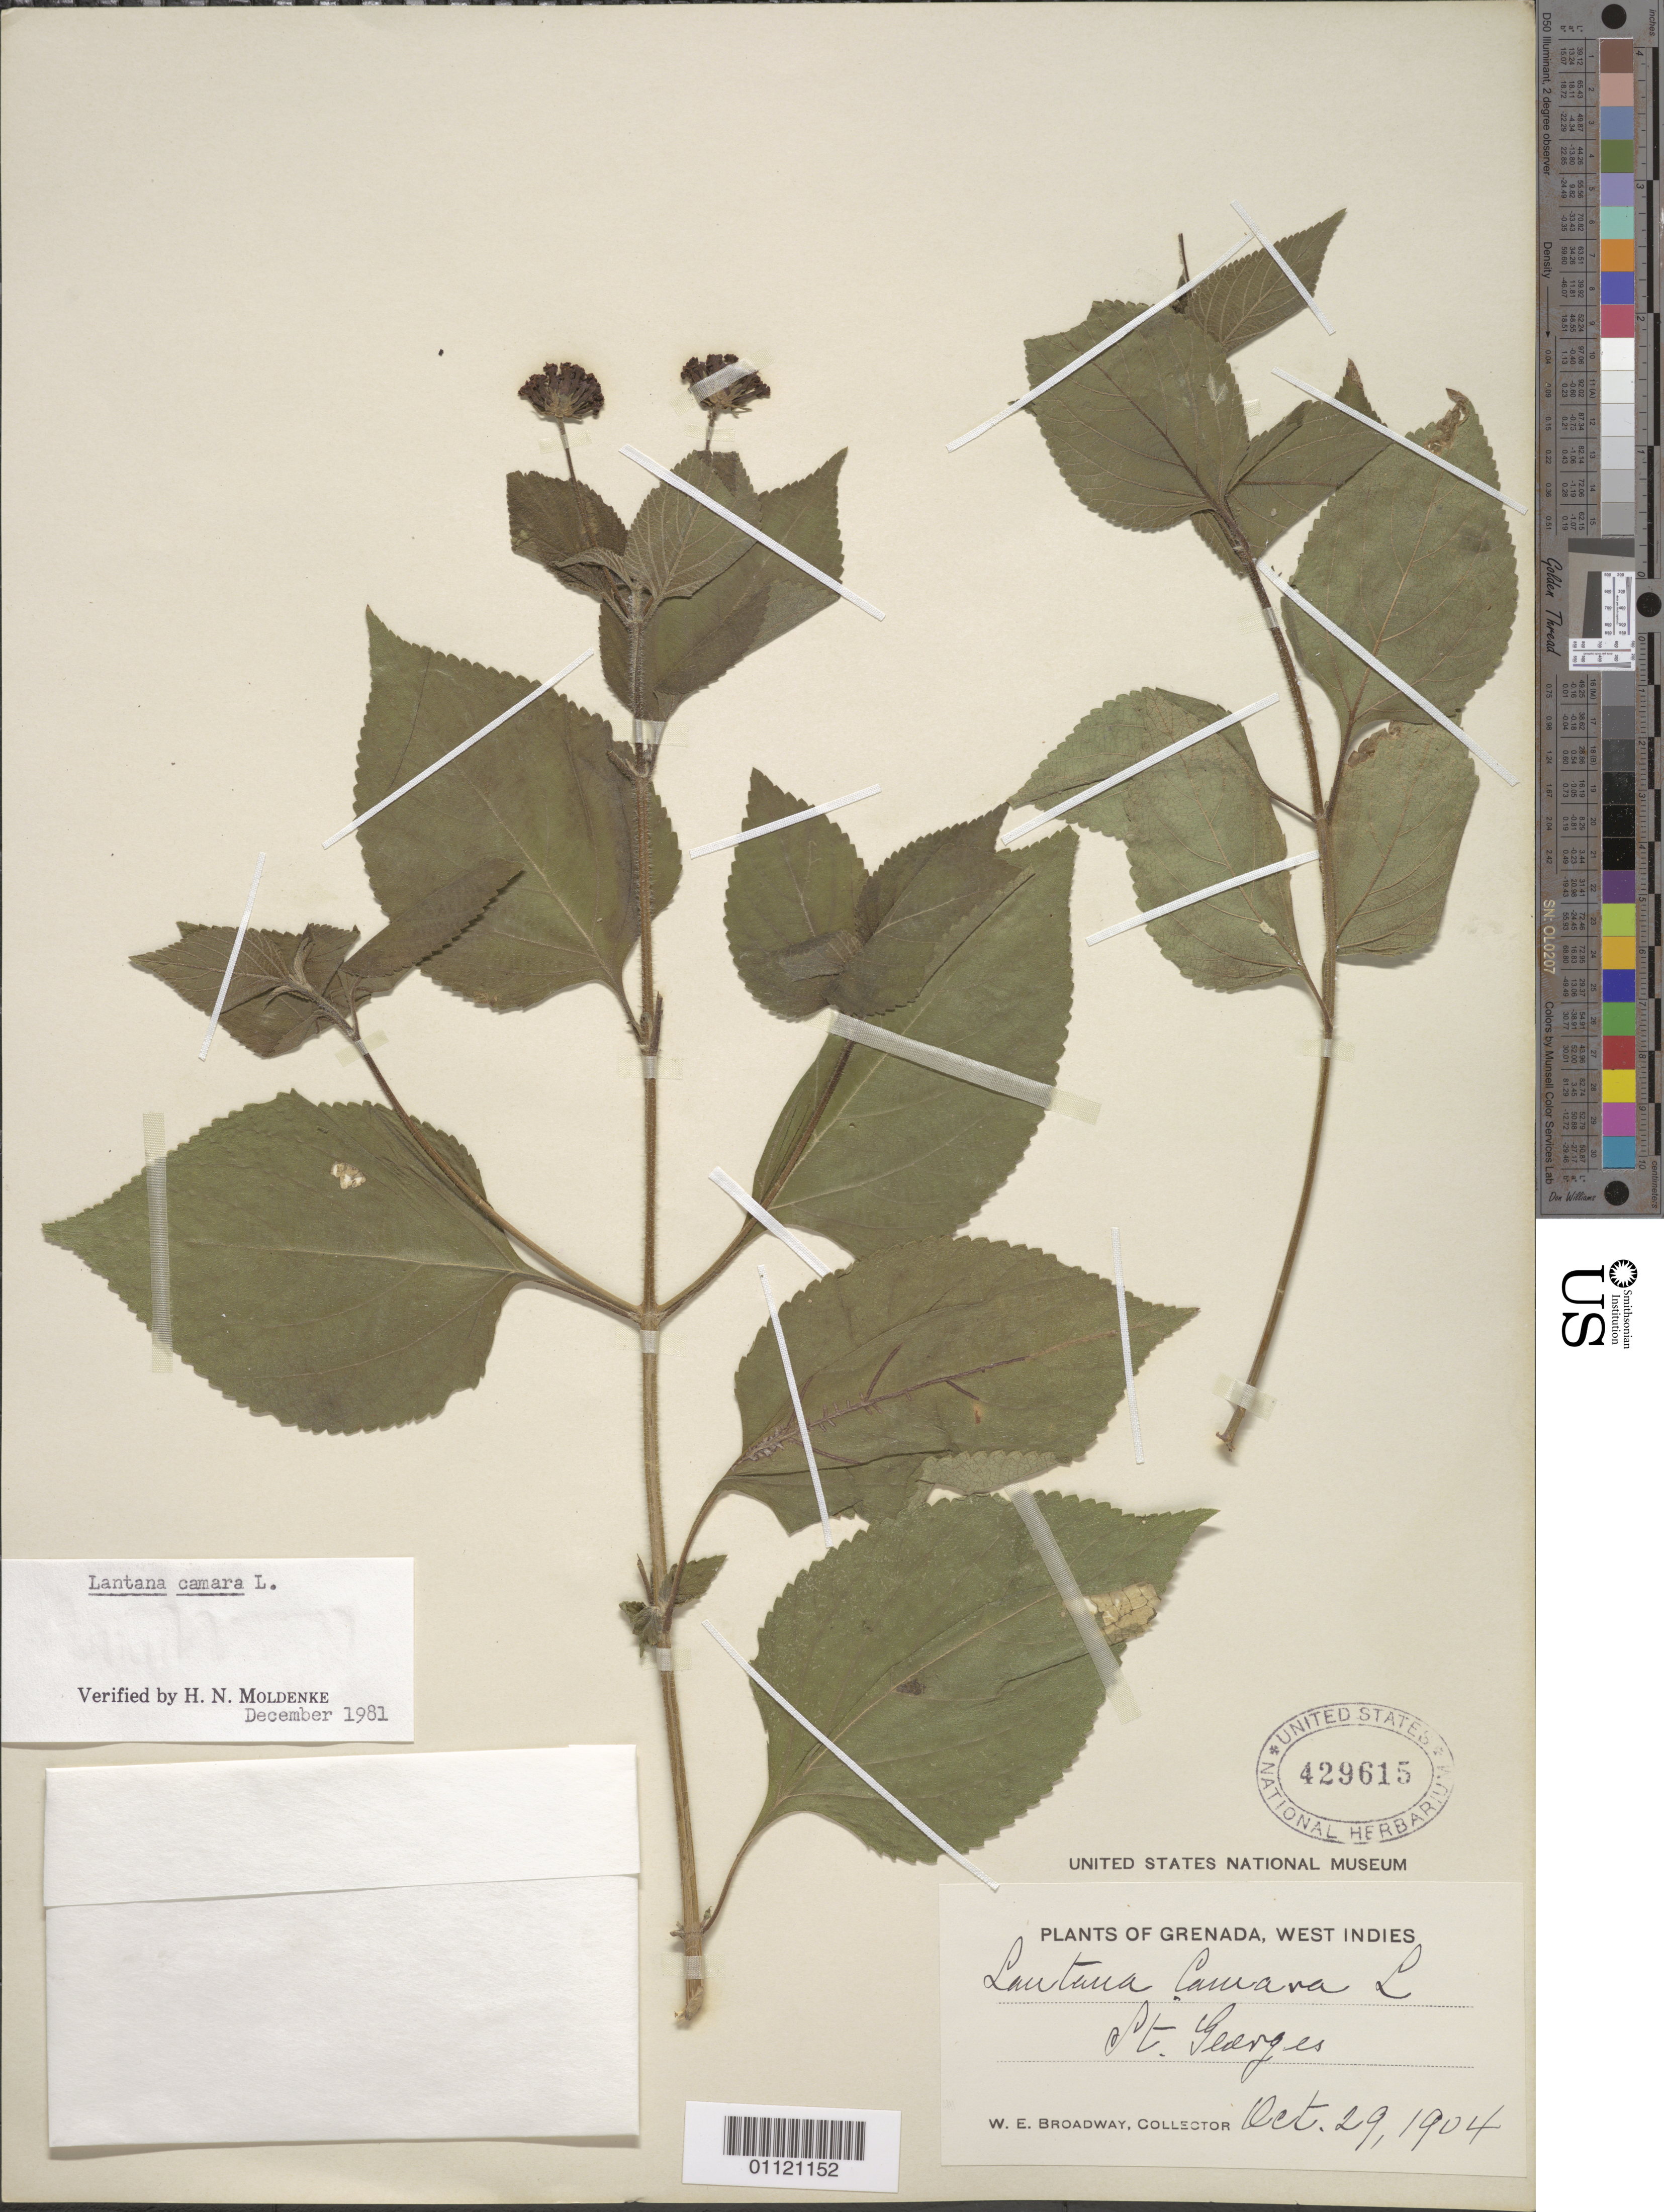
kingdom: Plantae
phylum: Tracheophyta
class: Magnoliopsida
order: Lamiales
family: Verbenaceae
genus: Lantana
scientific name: Lantana camara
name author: L.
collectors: W. E. Broadway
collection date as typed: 29 Oct 1904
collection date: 1904-10-29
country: Grenada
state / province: Saint George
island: Grenada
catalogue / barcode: US 429615